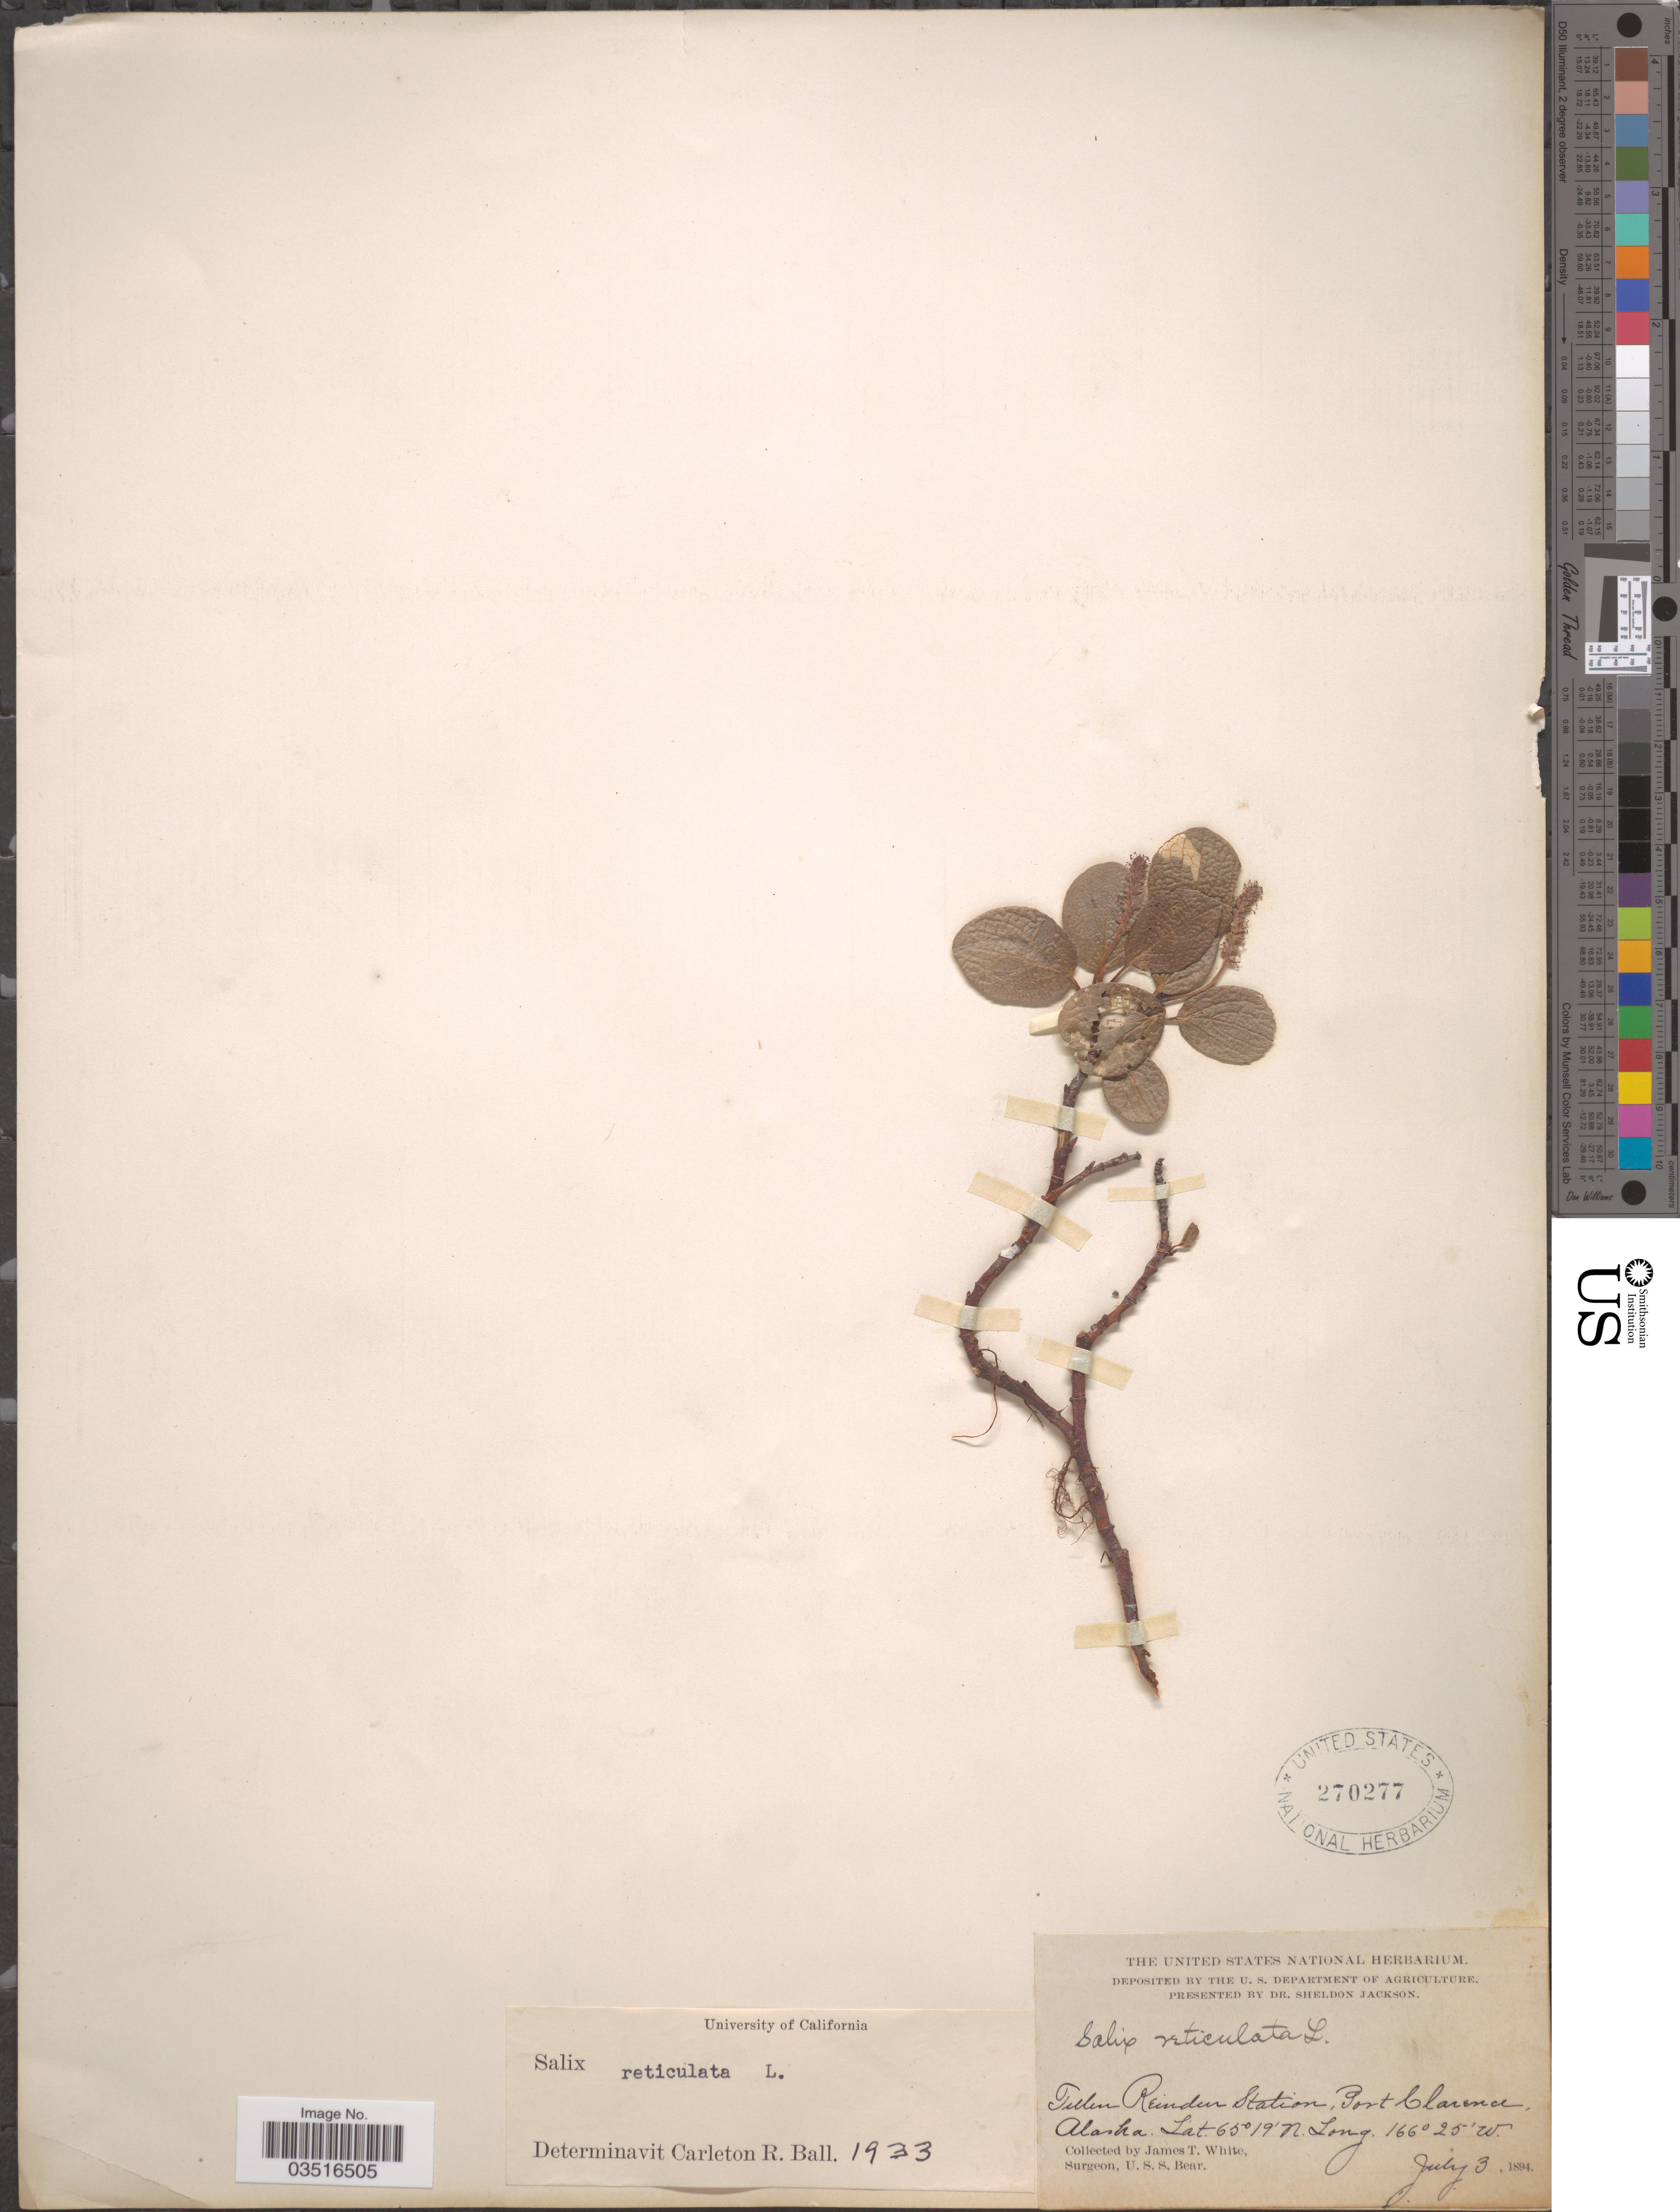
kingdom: Plantae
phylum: Tracheophyta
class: Magnoliopsida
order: Malpighiales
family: Salicaceae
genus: Salix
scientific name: Salix reticulata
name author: L.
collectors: J. T. White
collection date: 1894-07-03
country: United States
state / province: Alaska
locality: Teller Reindeer Station, Port Clarence.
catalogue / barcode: US 270277